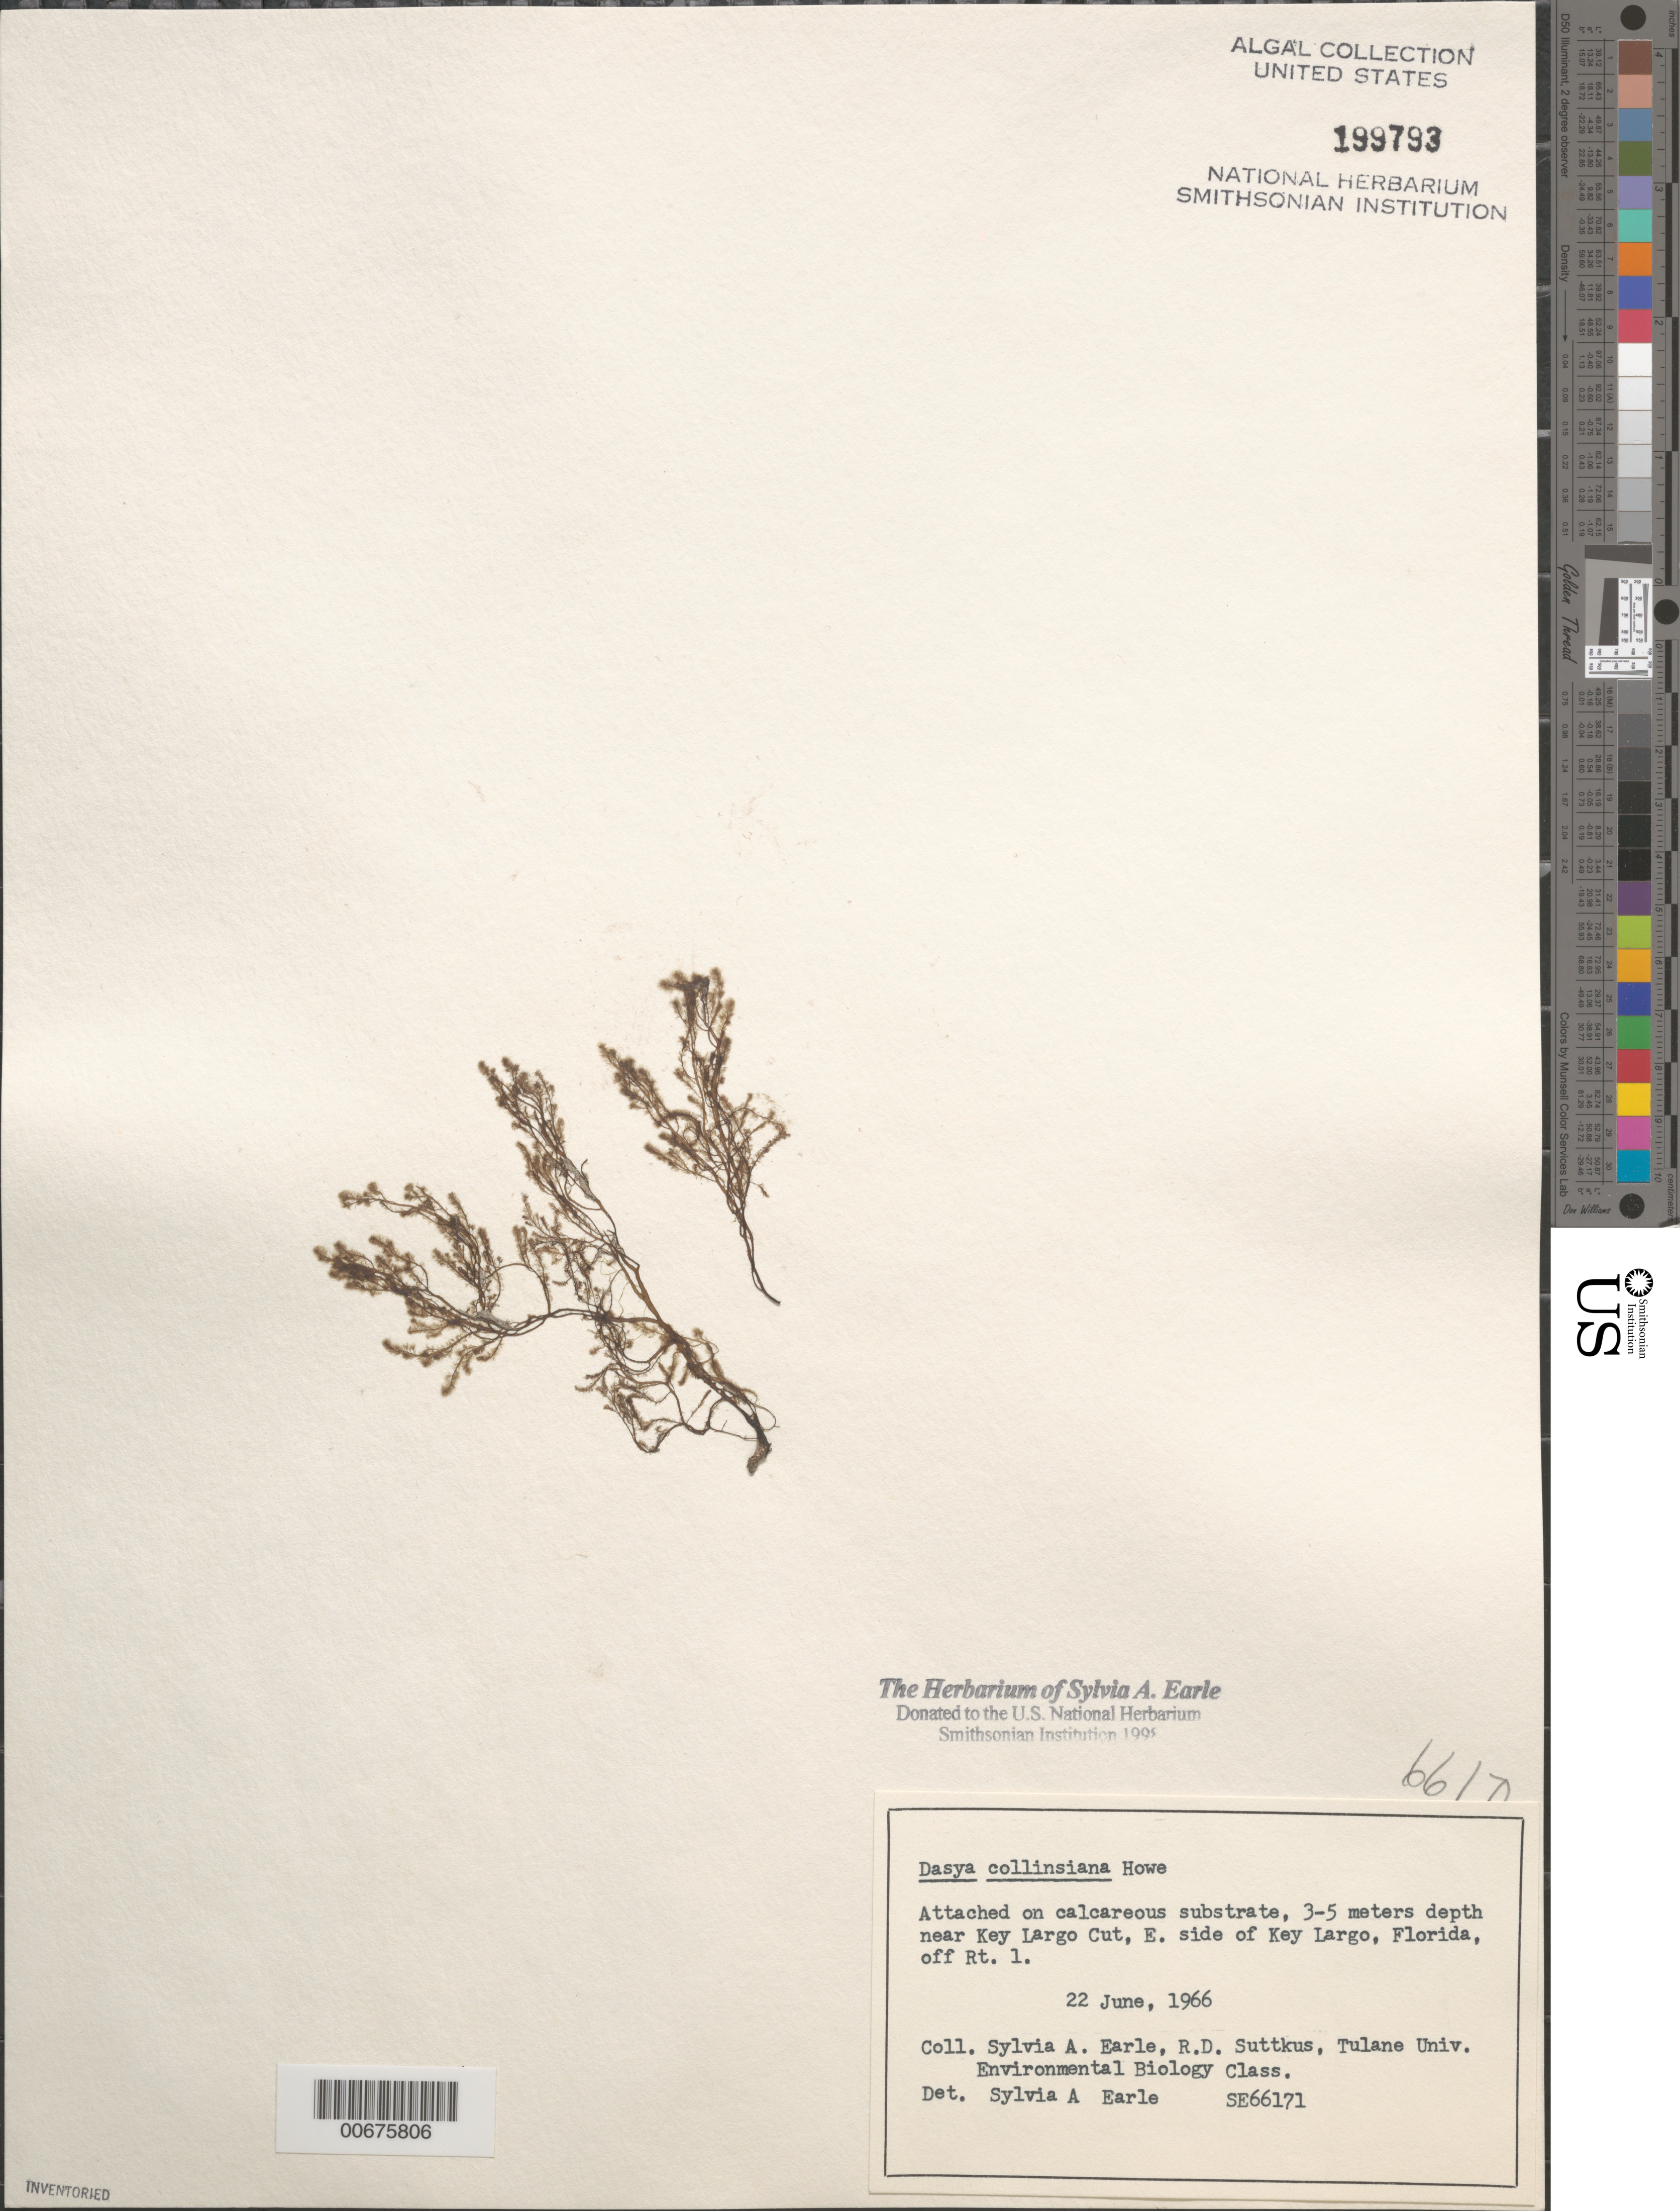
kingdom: Plantae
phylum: Rhodophyta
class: Florideophyceae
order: Ceramiales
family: Dasyaceae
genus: Dasysiphonia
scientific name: Dasysiphonia collinsiana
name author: (M. Howe) M.M.Cassidy et al.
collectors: S. A. Earle, R. Suttkus & Tulane Univ. Env. Biol. Class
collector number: SE 66171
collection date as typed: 22 Jun 1966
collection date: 1966-06-22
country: United States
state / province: Florida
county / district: Monroe County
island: Key Largo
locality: Off US Route 1, near Key Largo Cut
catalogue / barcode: US 199793